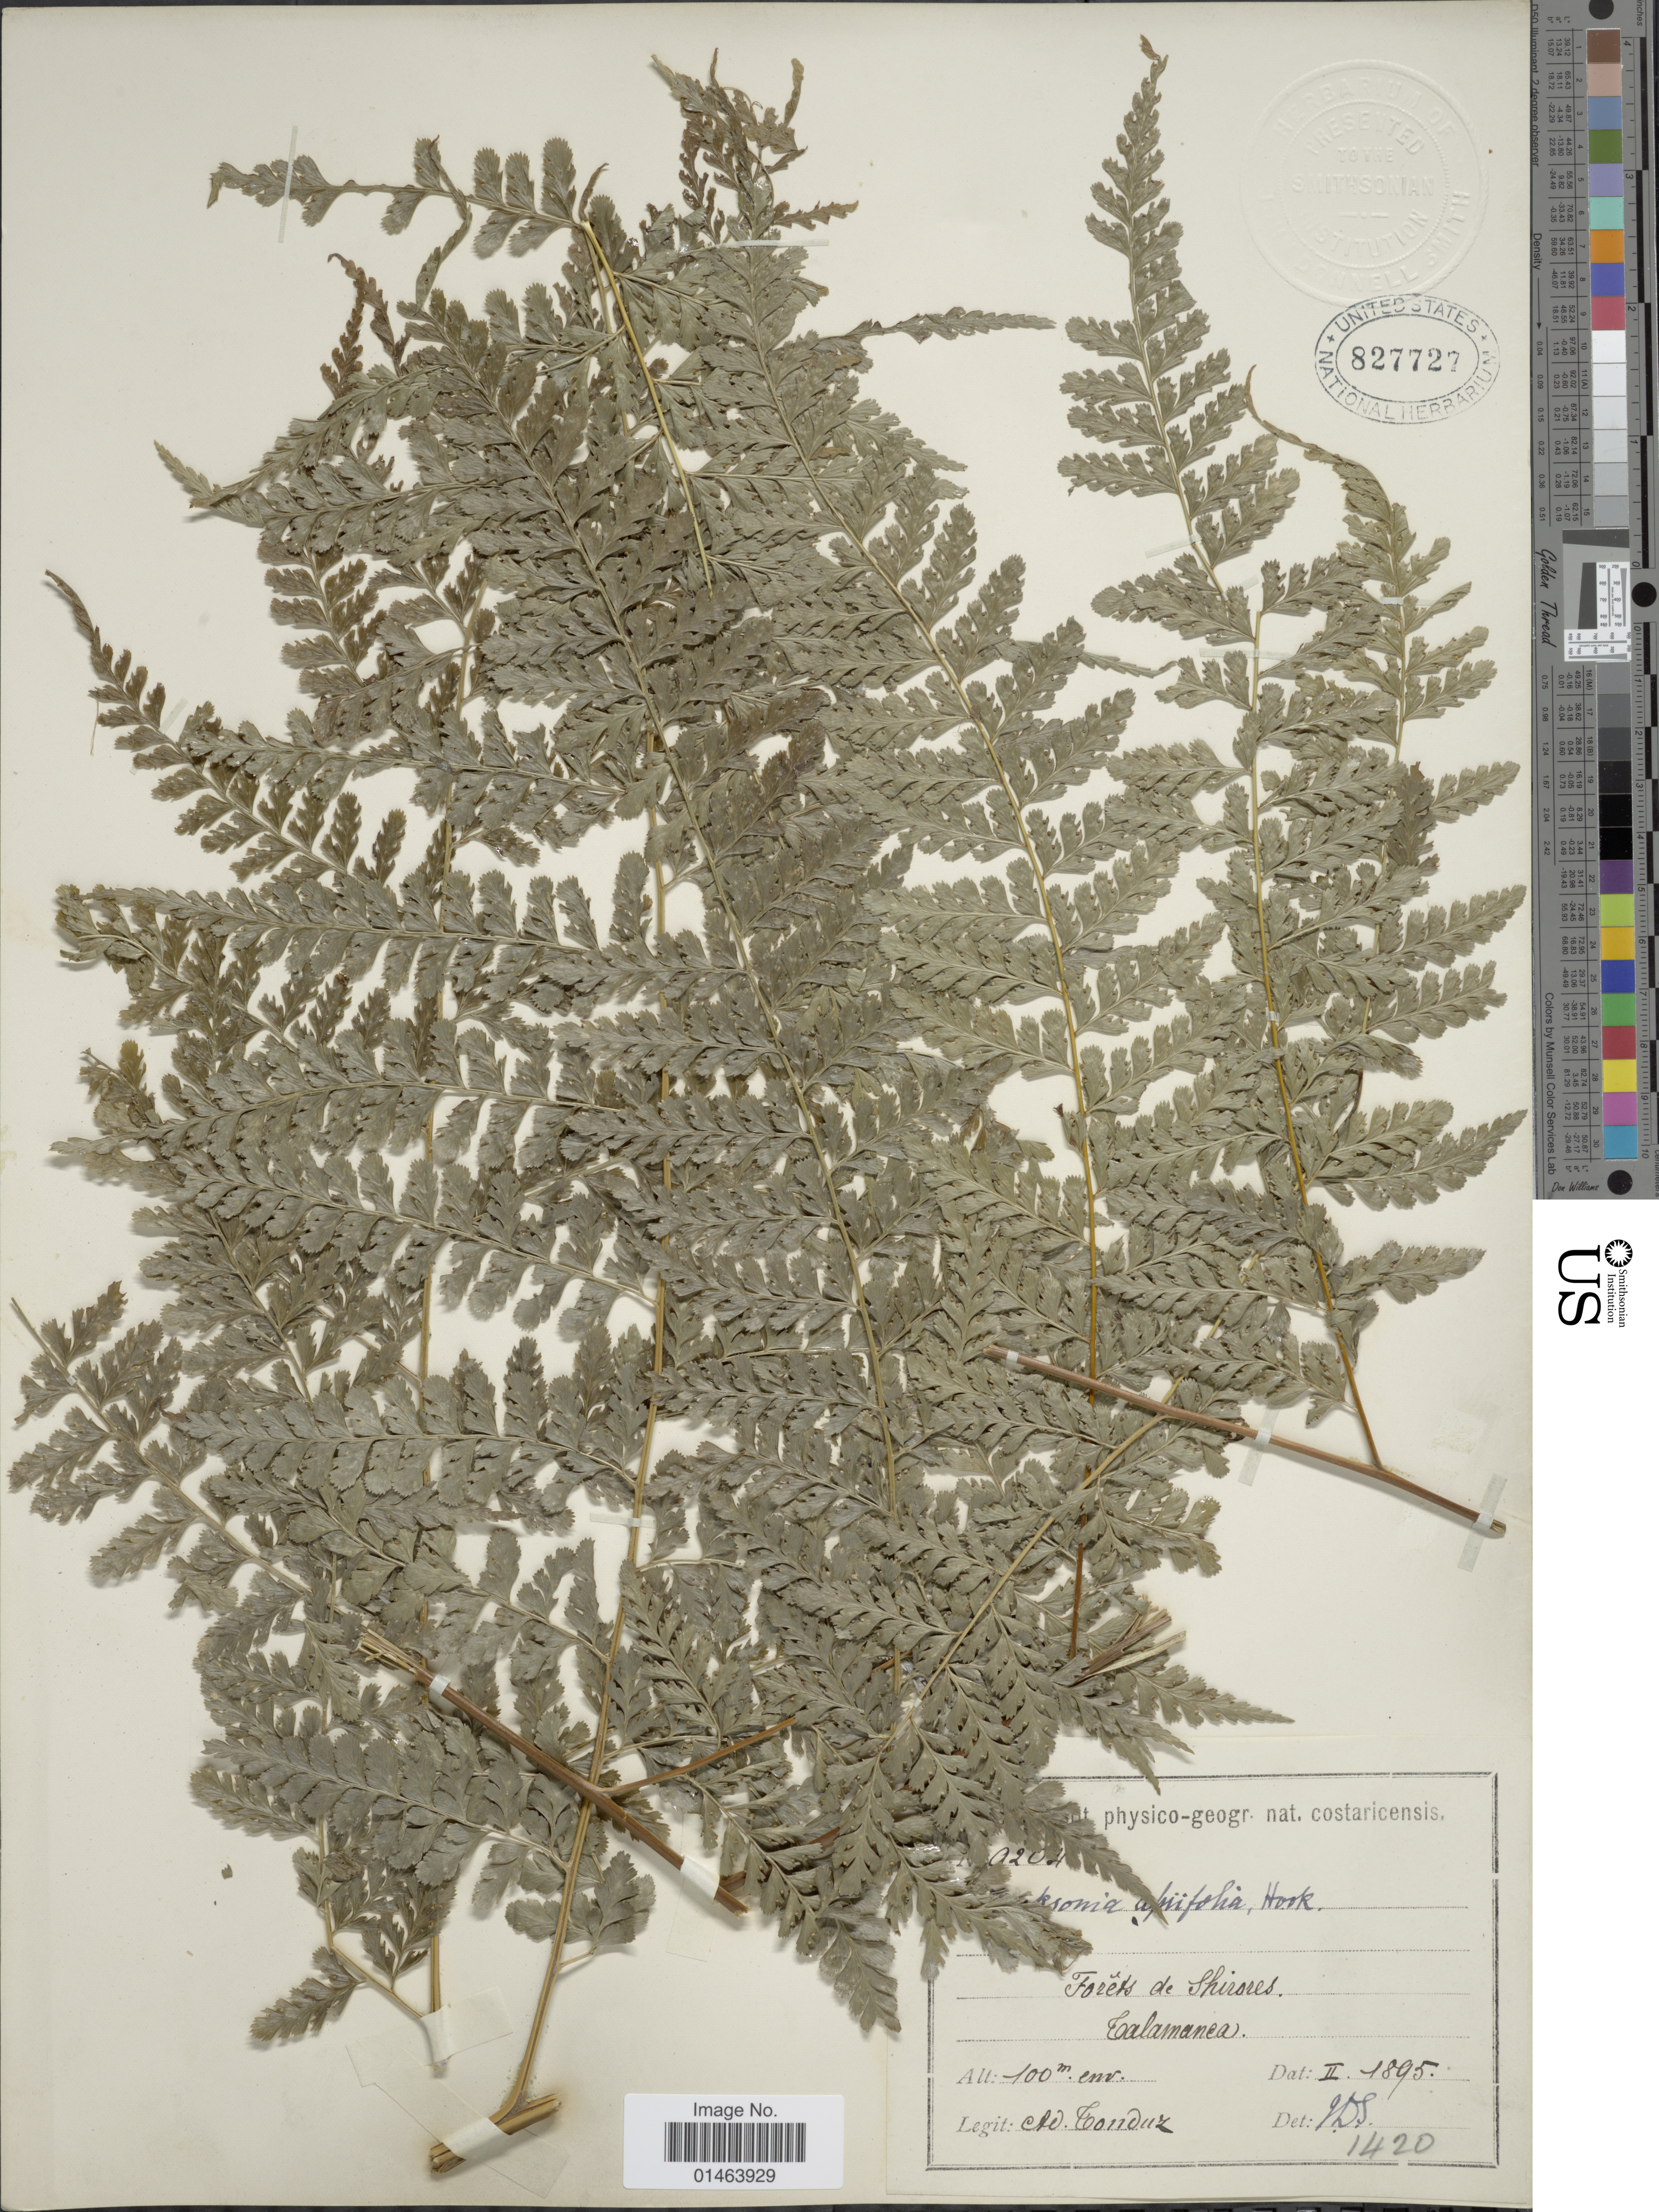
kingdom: Plantae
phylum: Tracheophyta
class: Polypodiopsida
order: Polypodiales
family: Dennstaedtiaceae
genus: Dennstaedtia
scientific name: Dennstaedtia bipinnata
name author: (Cav.) Maxon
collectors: A. Tonduz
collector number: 1420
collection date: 1895-02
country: Costa Rica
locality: Costa Rica, Talamanca.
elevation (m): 100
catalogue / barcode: US 827727